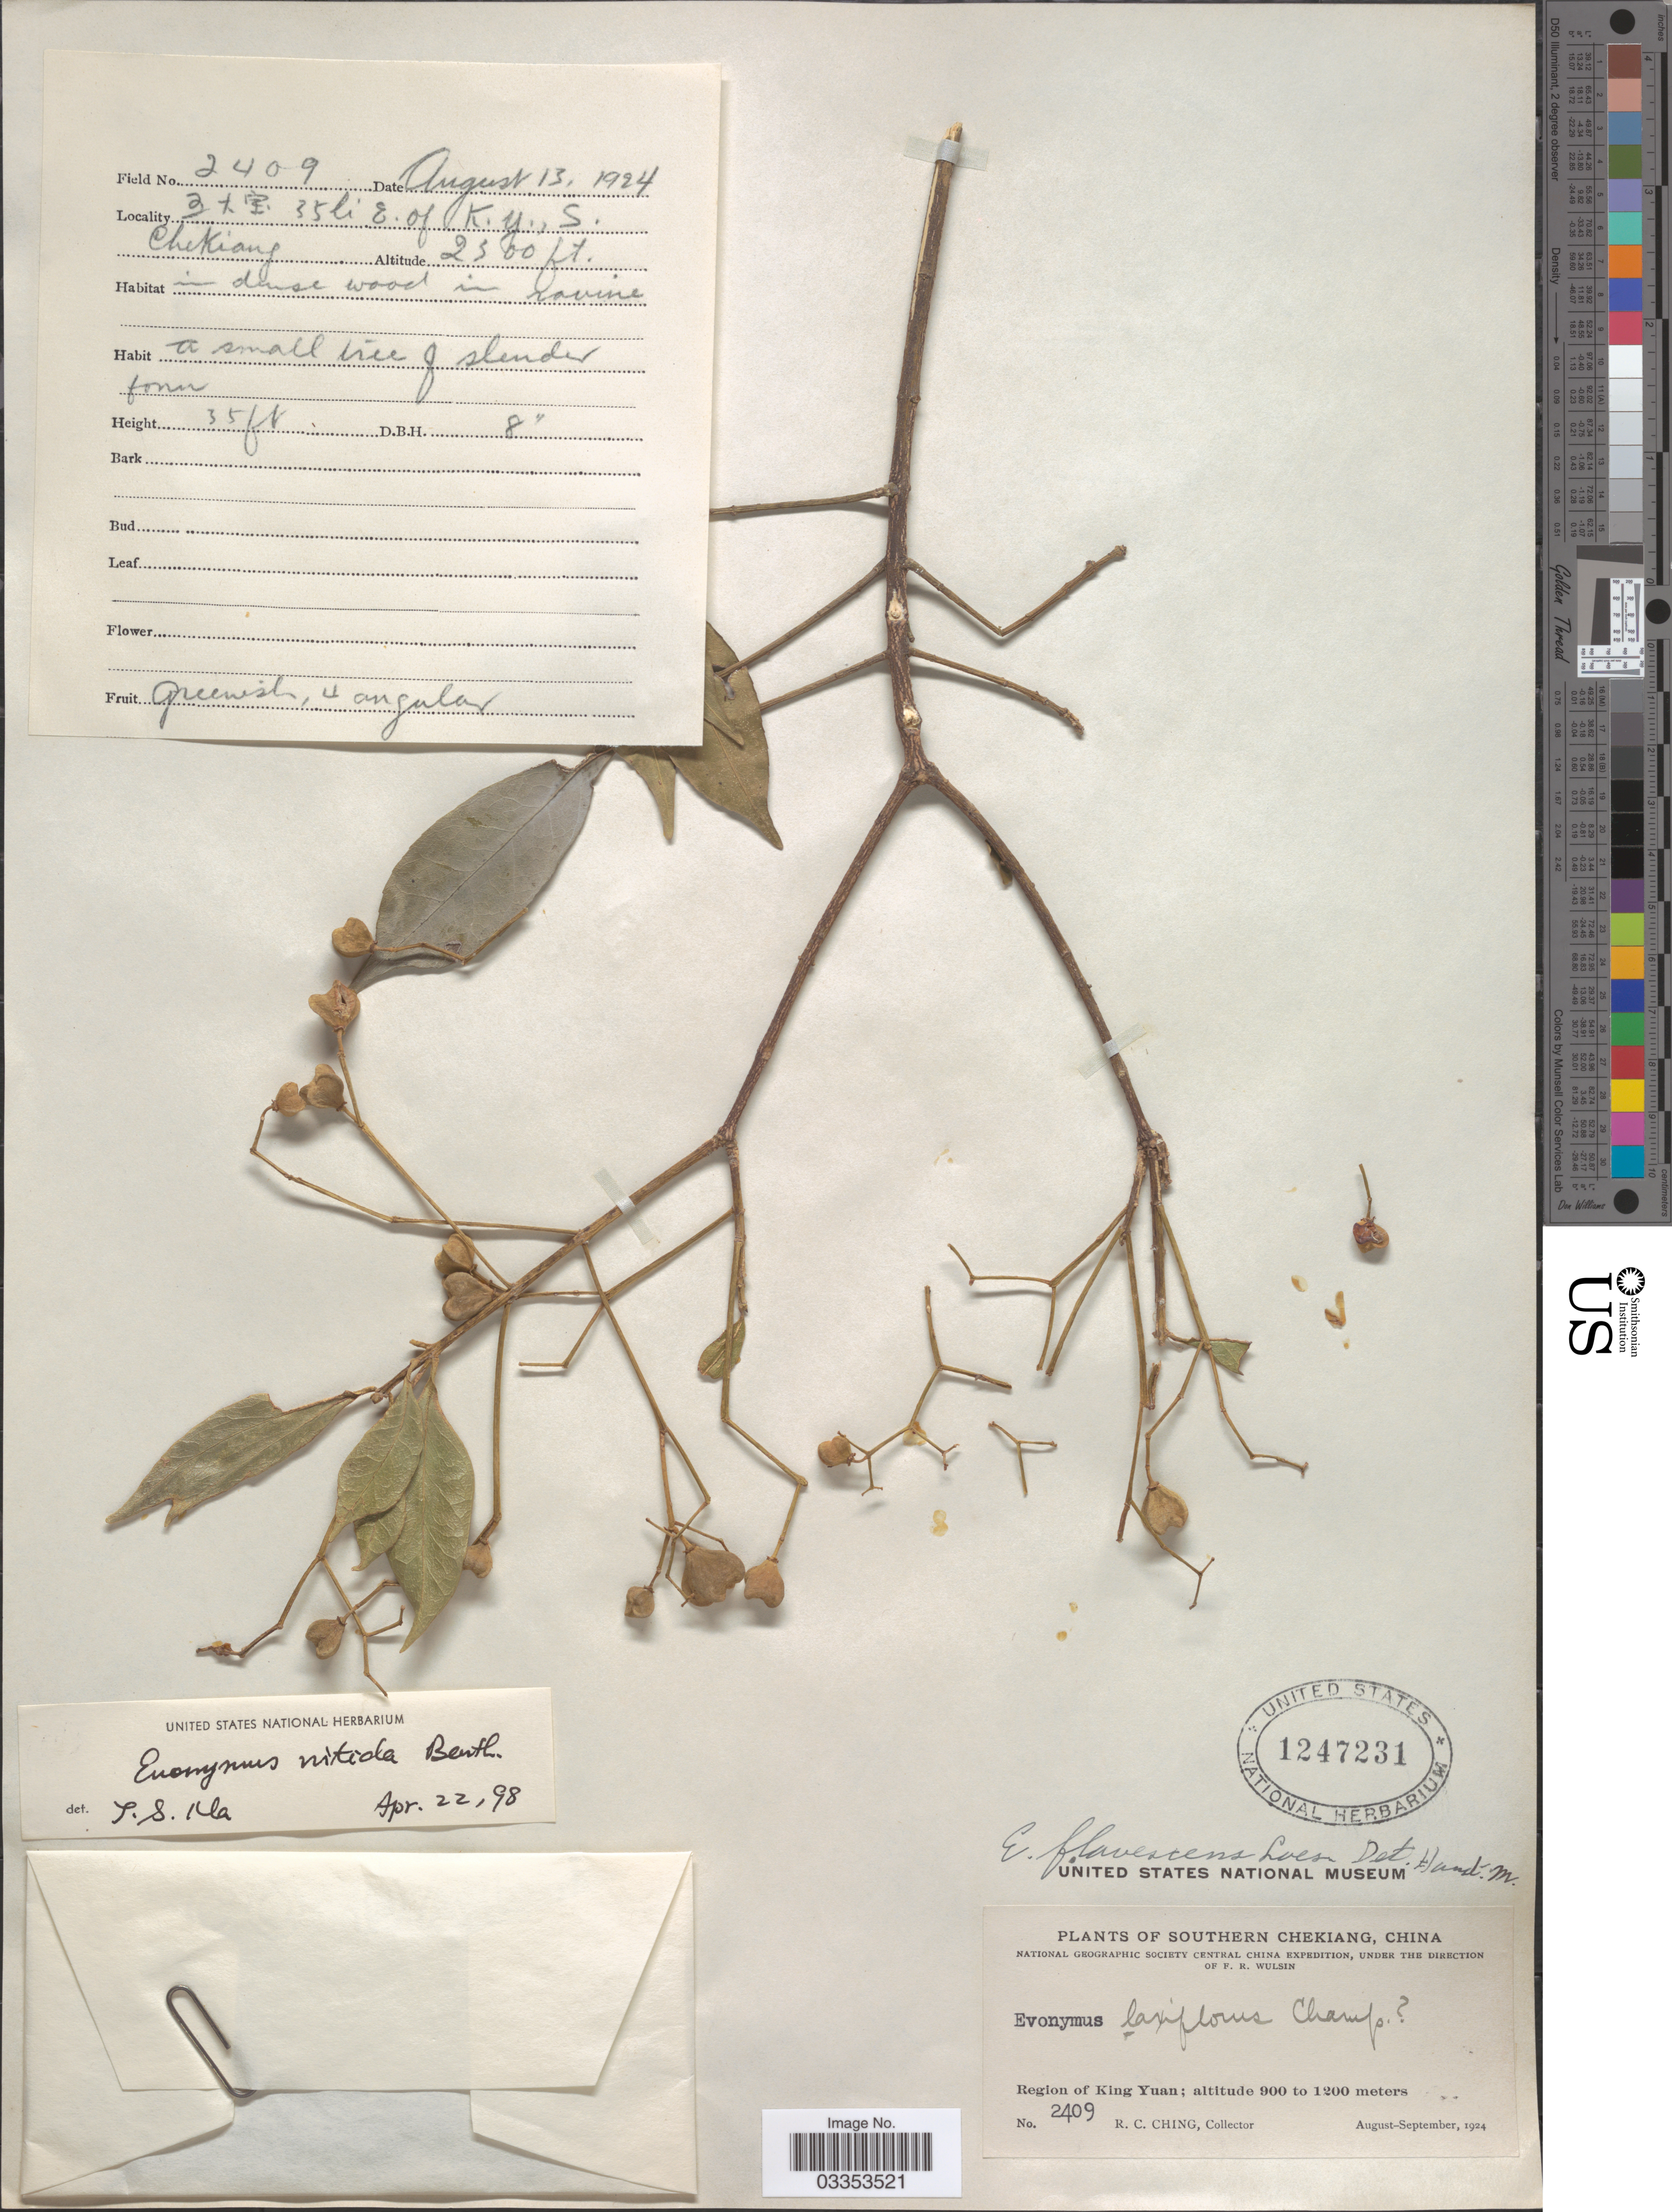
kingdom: Plantae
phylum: Tracheophyta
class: Magnoliopsida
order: Celastrales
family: Celastraceae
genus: Euonymus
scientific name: Euonymus nitidus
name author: Benth.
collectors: R. C. Ching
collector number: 2409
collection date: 1924-08-13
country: China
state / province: Zhejiang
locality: Region of King Yuan. 35 li E. of K.Y., S.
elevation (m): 701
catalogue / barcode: US 1247231